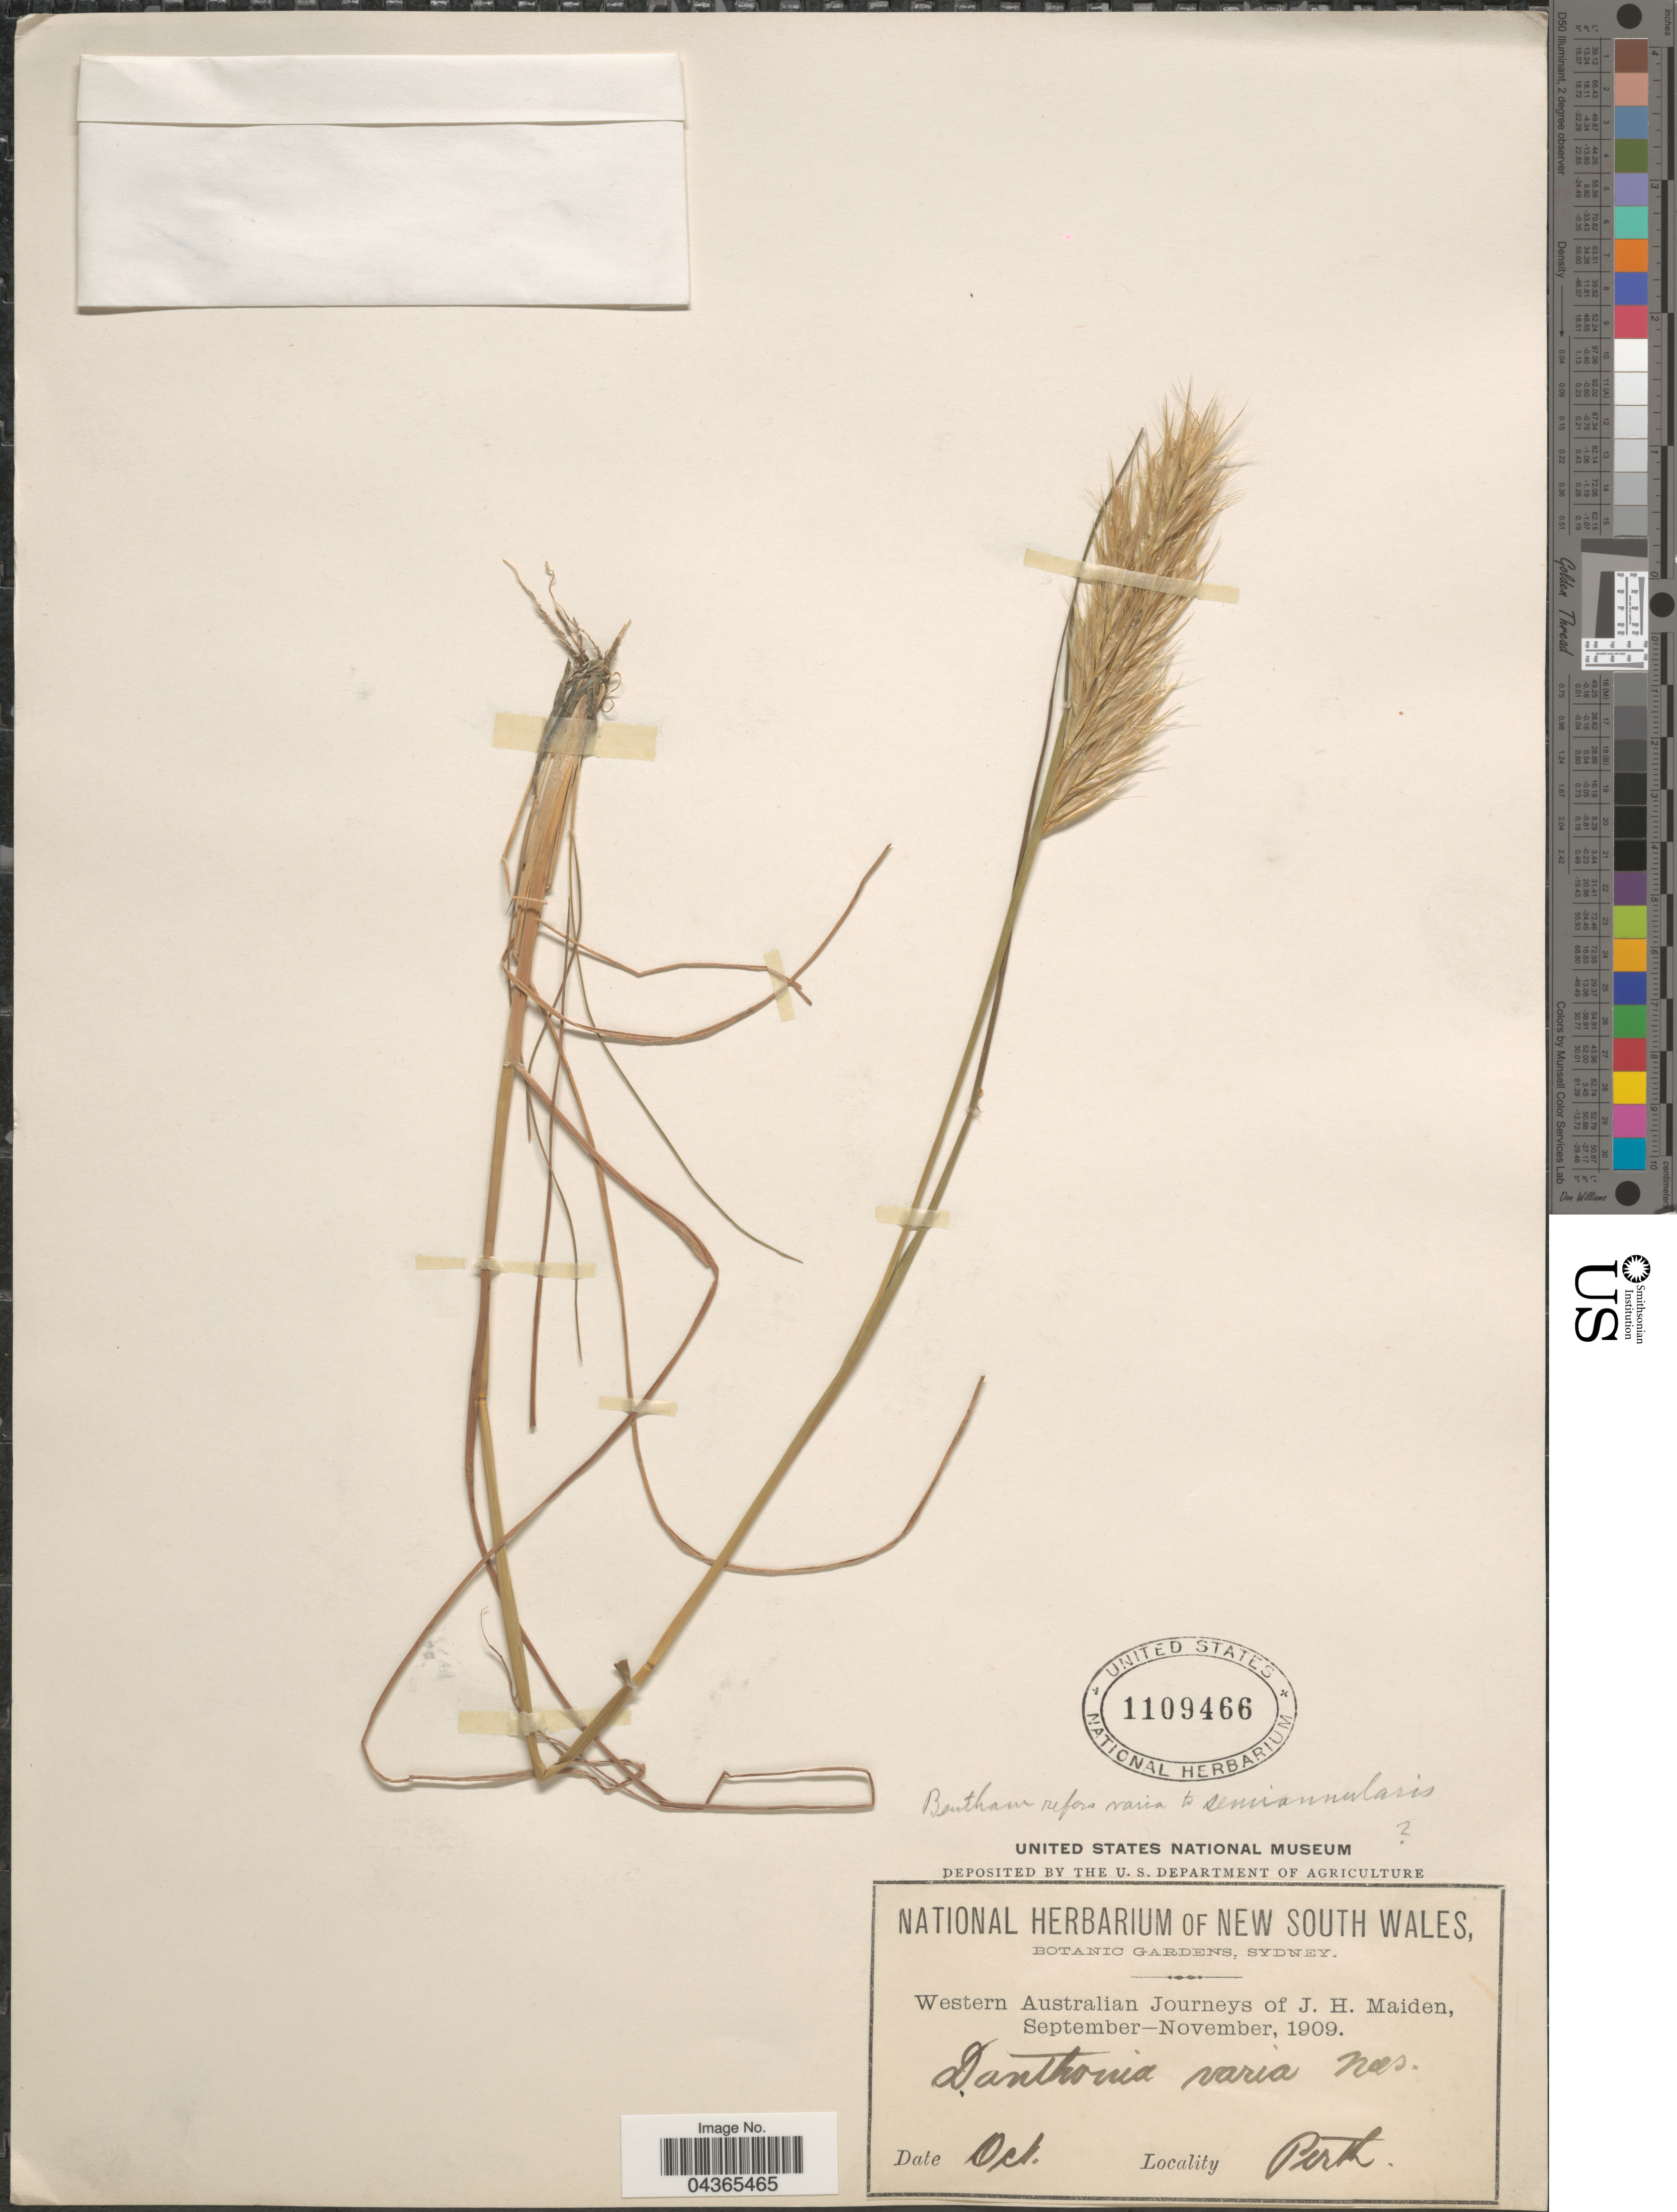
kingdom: Plantae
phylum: Tracheophyta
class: Liliopsida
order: Poales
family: Poaceae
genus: Rytidosperma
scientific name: Rytidosperma caespitosum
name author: (Gaudich.) Connor & Edgar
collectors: J. Maiden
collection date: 1909-10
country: Australia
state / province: Western Australia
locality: Western Australian Journeys of J. H. Maiden, September-November, 1909. Perth.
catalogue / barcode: US 1109466